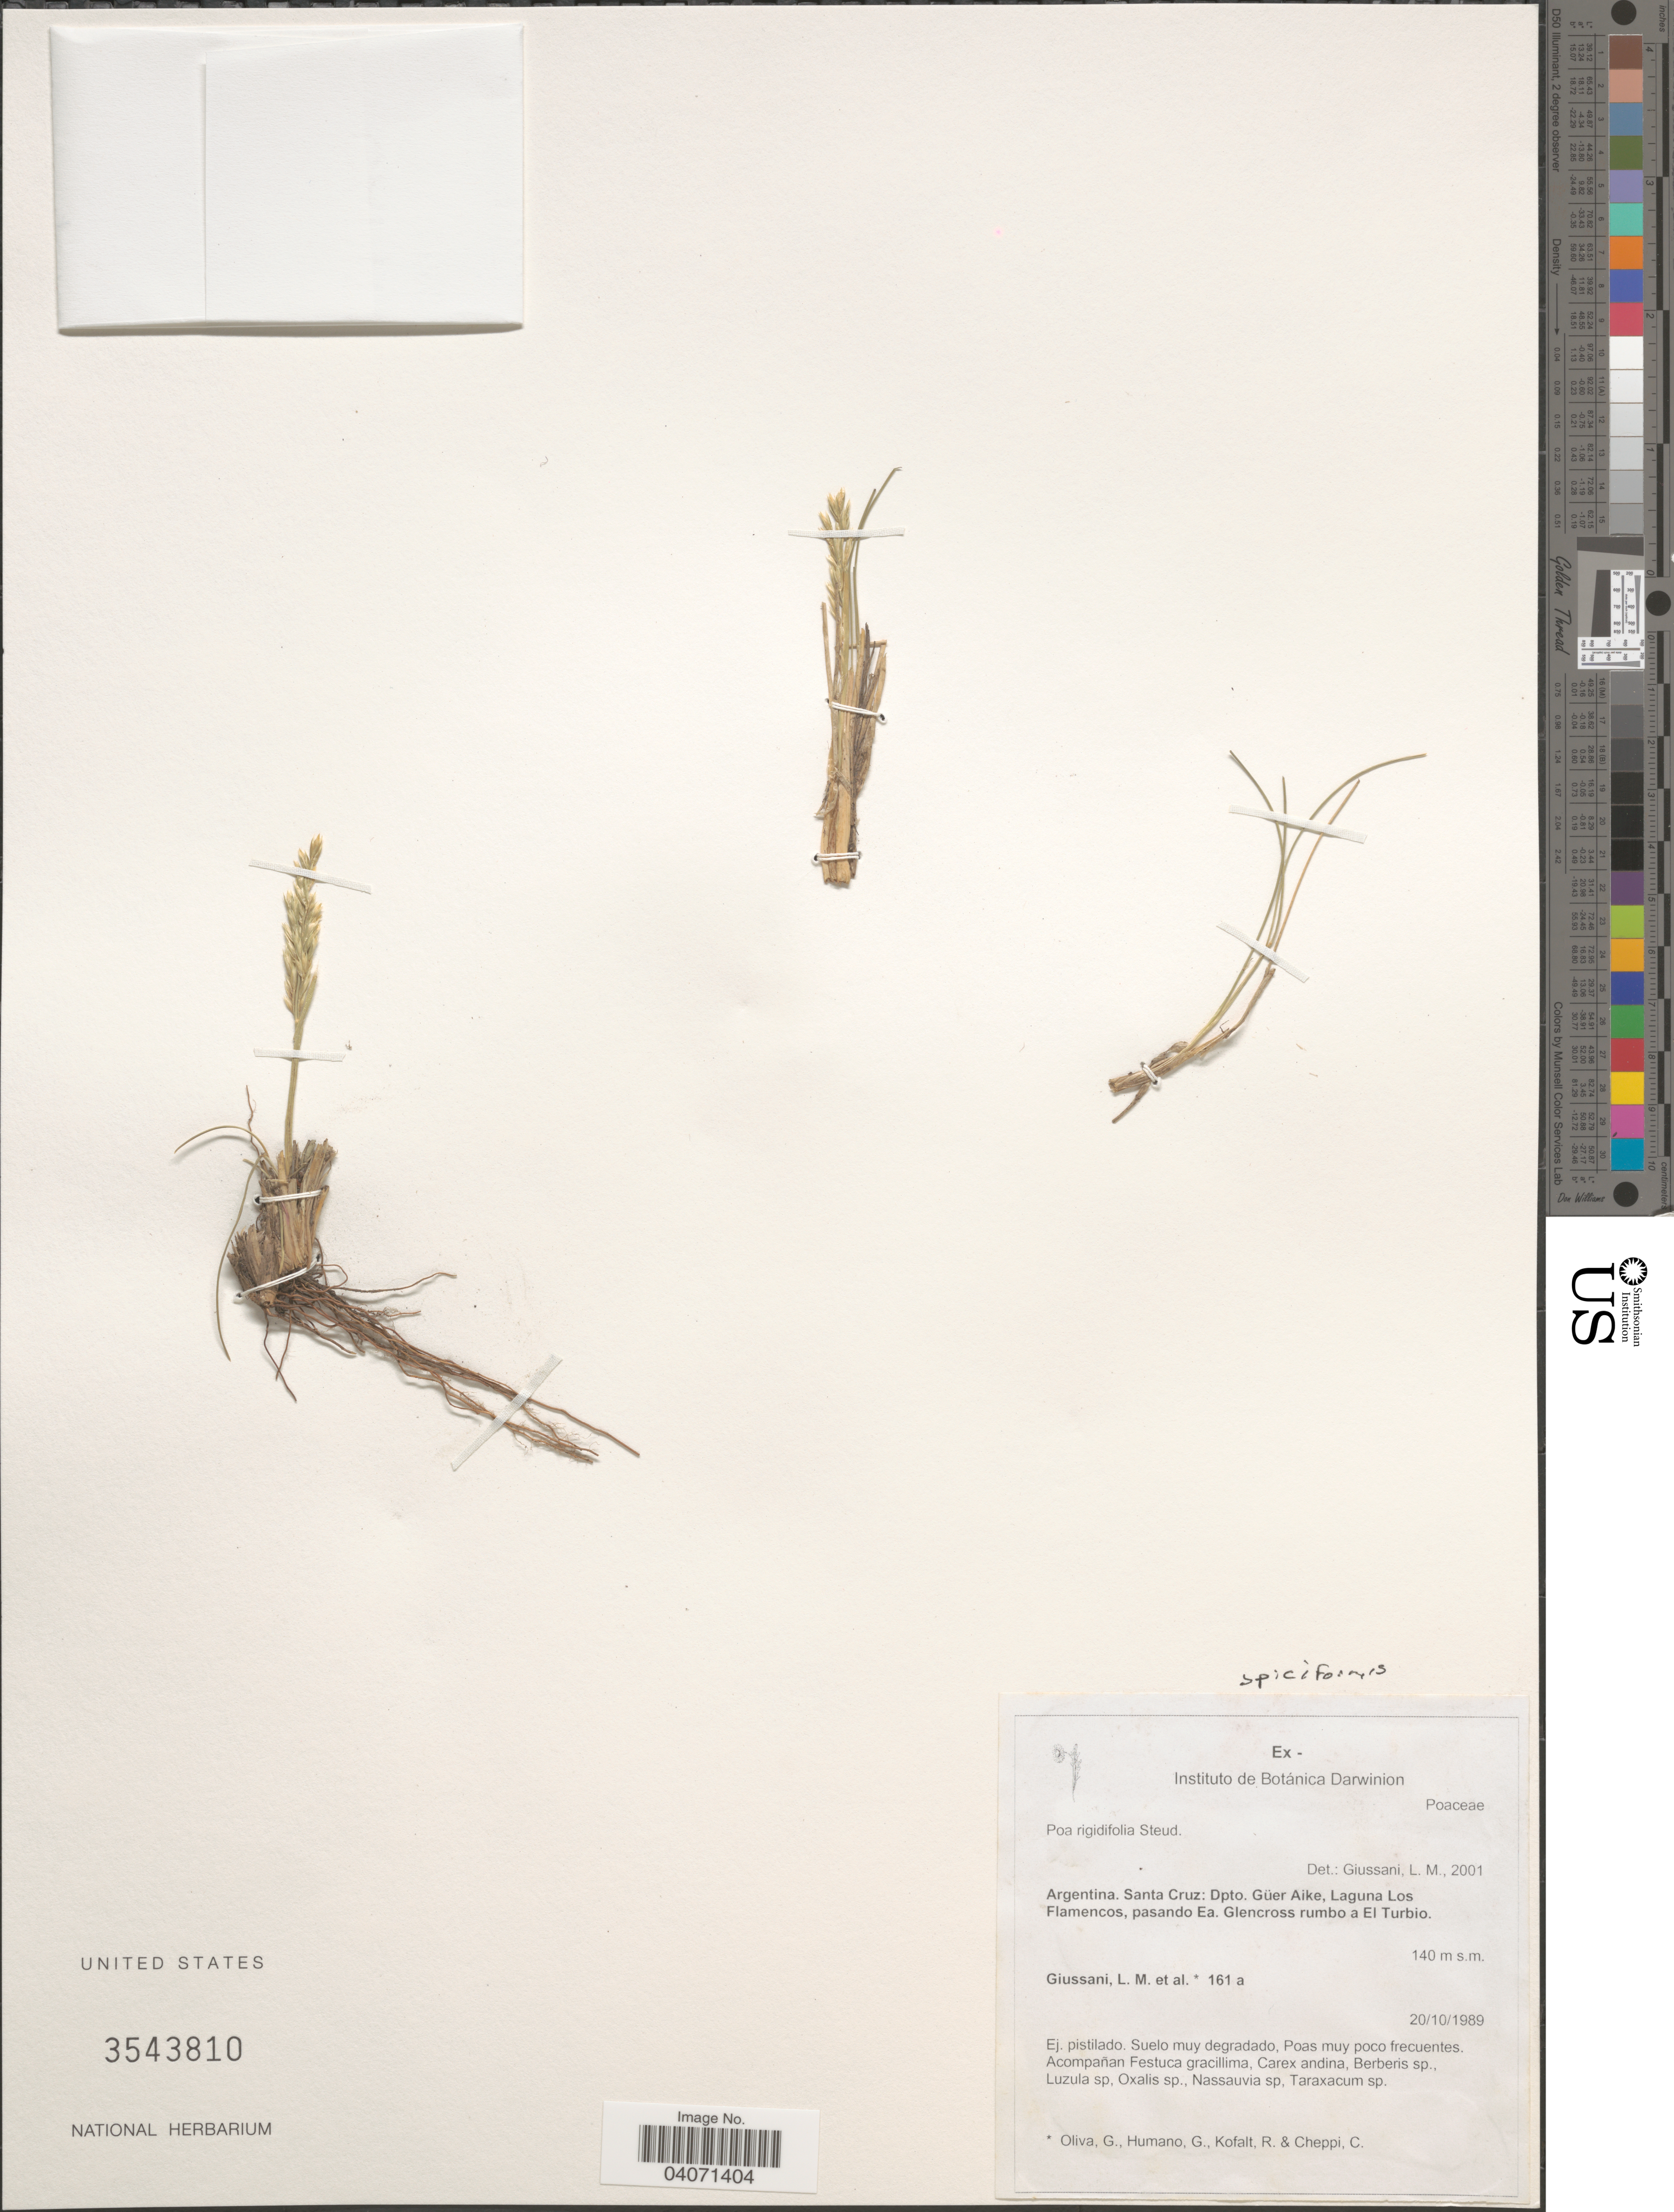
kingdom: Plantae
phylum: Tracheophyta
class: Liliopsida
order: Poales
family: Poaceae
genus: Poa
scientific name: Poa spiciformis var. spiciformis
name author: Steud.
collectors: L. Giussani, G. Oliva, G. Humano, R. Kofalt & C. Cheppi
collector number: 161a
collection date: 1989-10-20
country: Argentina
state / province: Santa Cruz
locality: Dpto. Güer Aike, Laguna Los Flamencos, pasando Ea. Glencross rumbo a El Turbio.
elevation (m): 140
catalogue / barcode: US 3543810